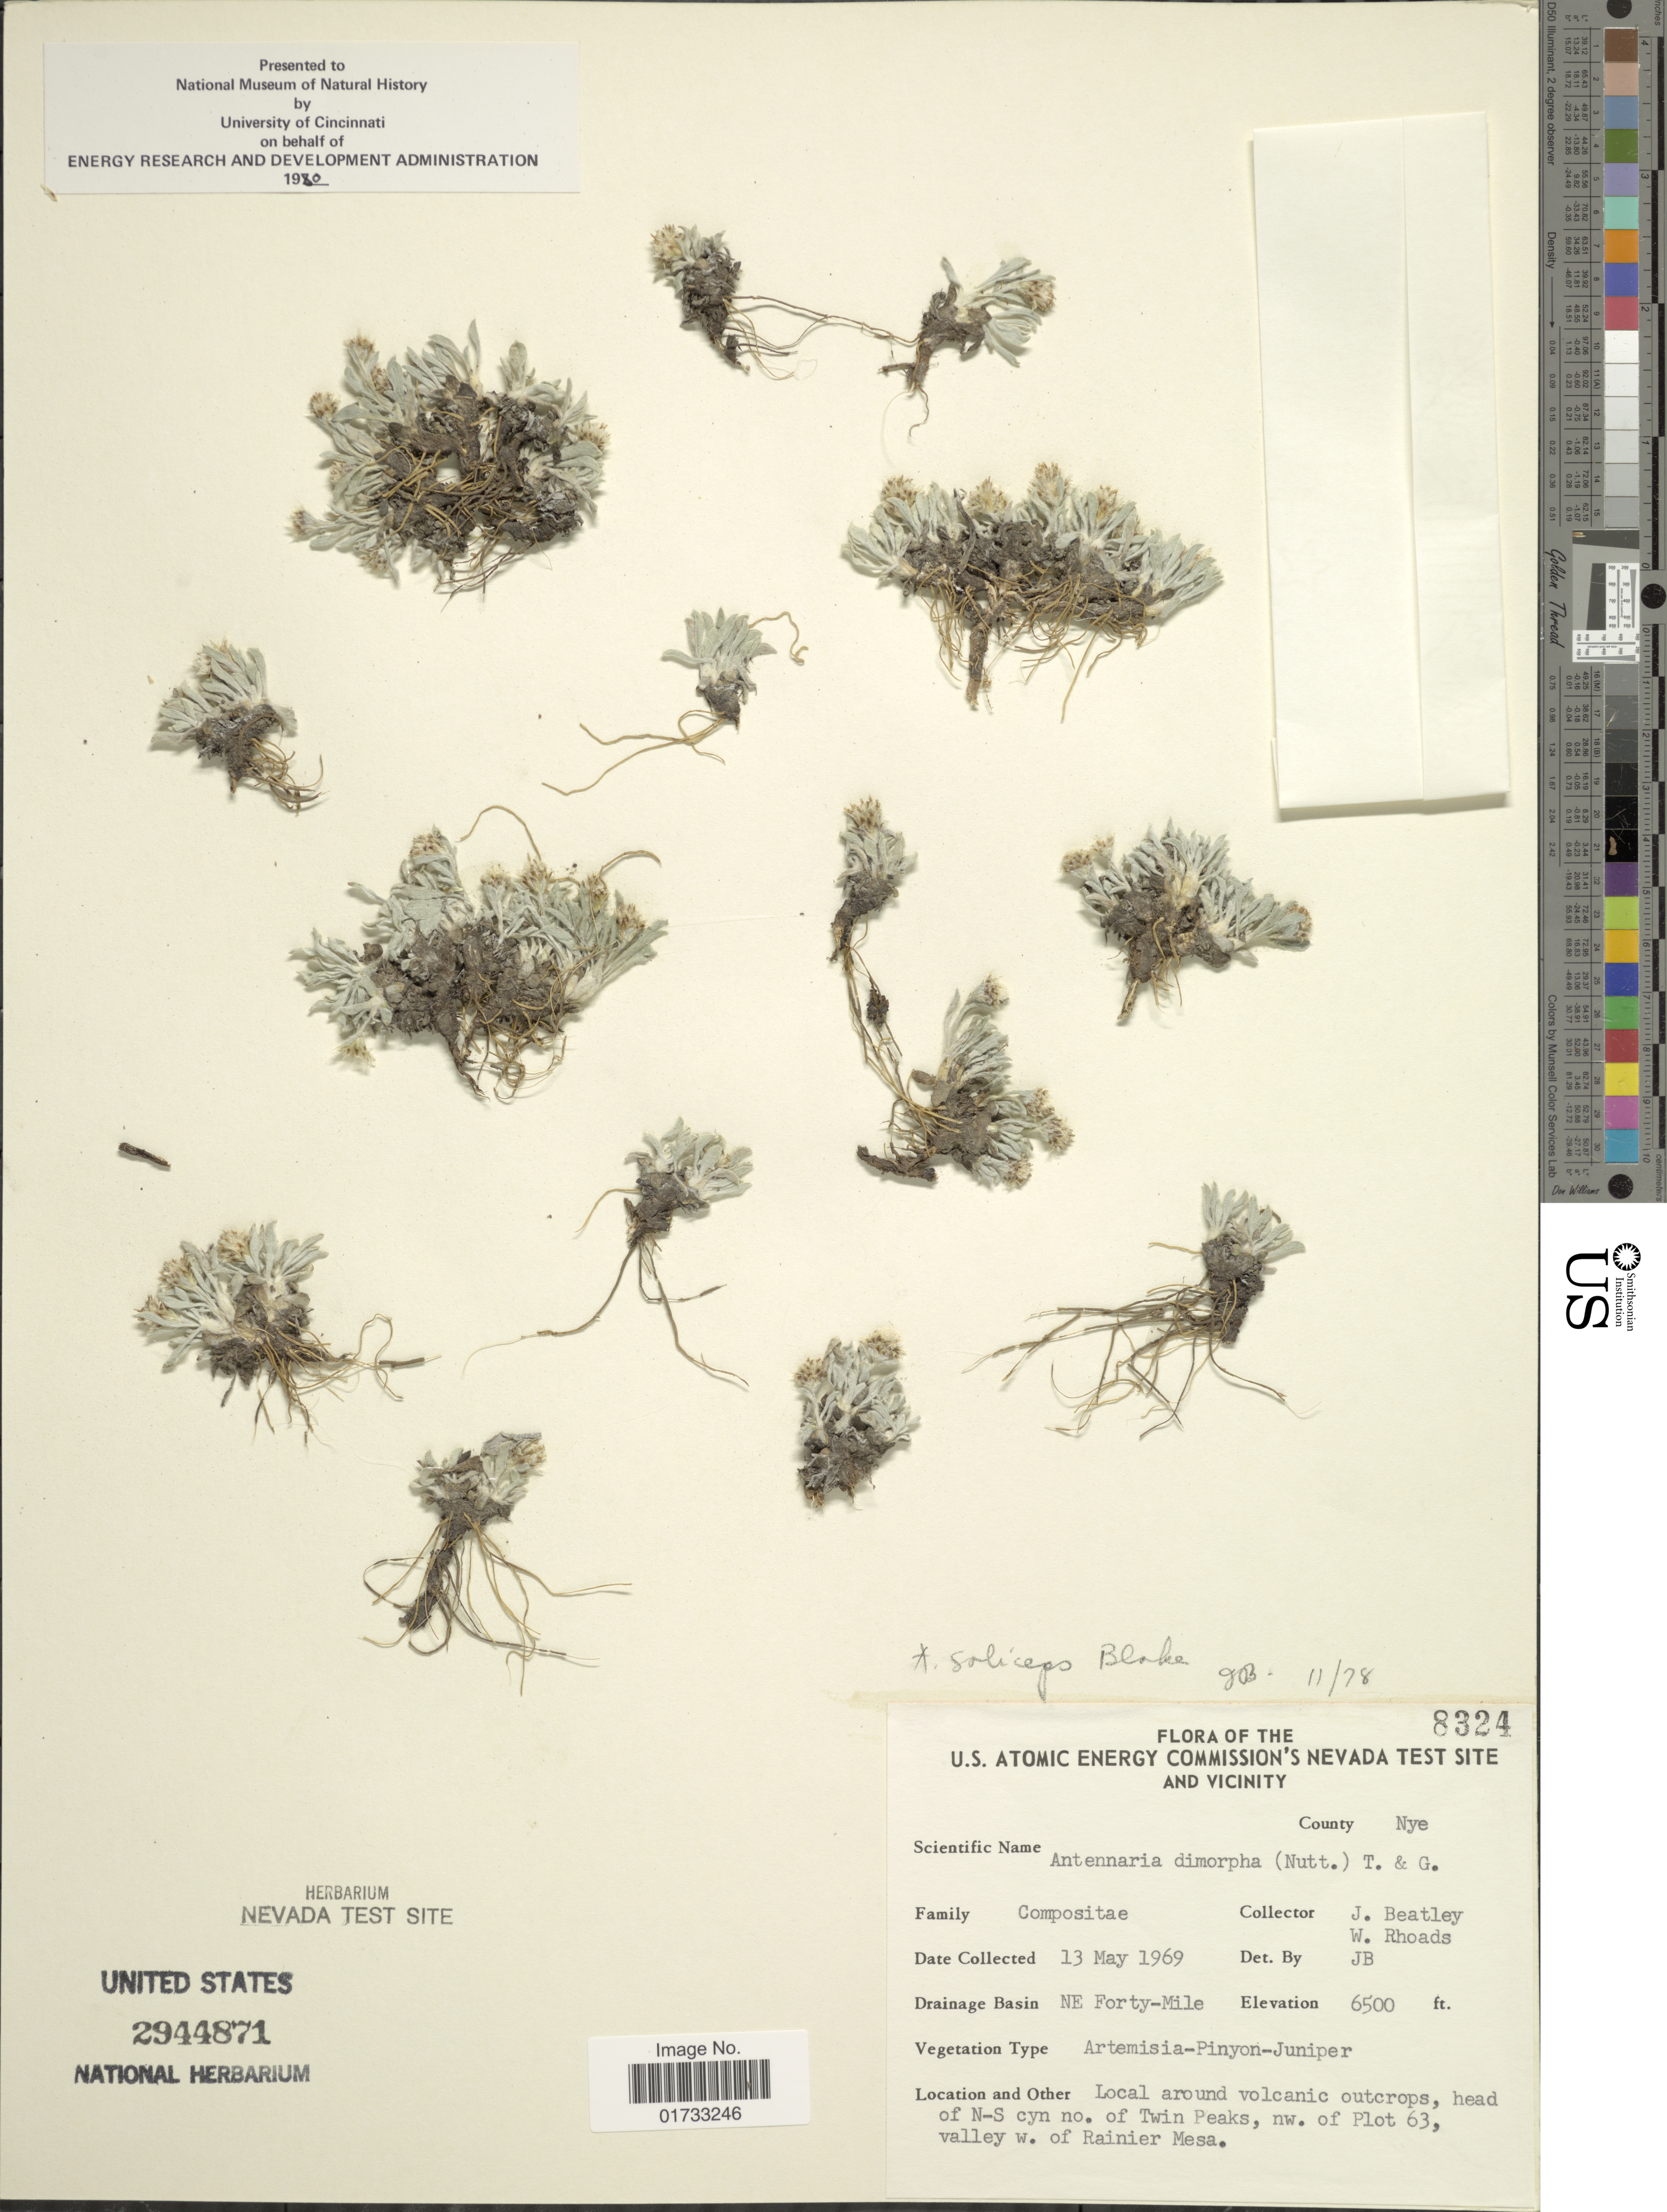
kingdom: Plantae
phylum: Tracheophyta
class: Magnoliopsida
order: Asterales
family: Asteraceae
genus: Antennaria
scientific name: Antennaria soliceps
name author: S.F. Blake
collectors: J. C. Beatley & W. Rhoads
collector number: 8324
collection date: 1969-05-13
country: United States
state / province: Nevada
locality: U.S. Atomic Energy Commision's Nevada Test Site and vicinity, NE Forty-Mile, head of N-S cyn no. of Twin Peaks, nw. of Plot 63, valley w. of Rainier Mesa, County Nye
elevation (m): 1981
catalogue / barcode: US 2944871